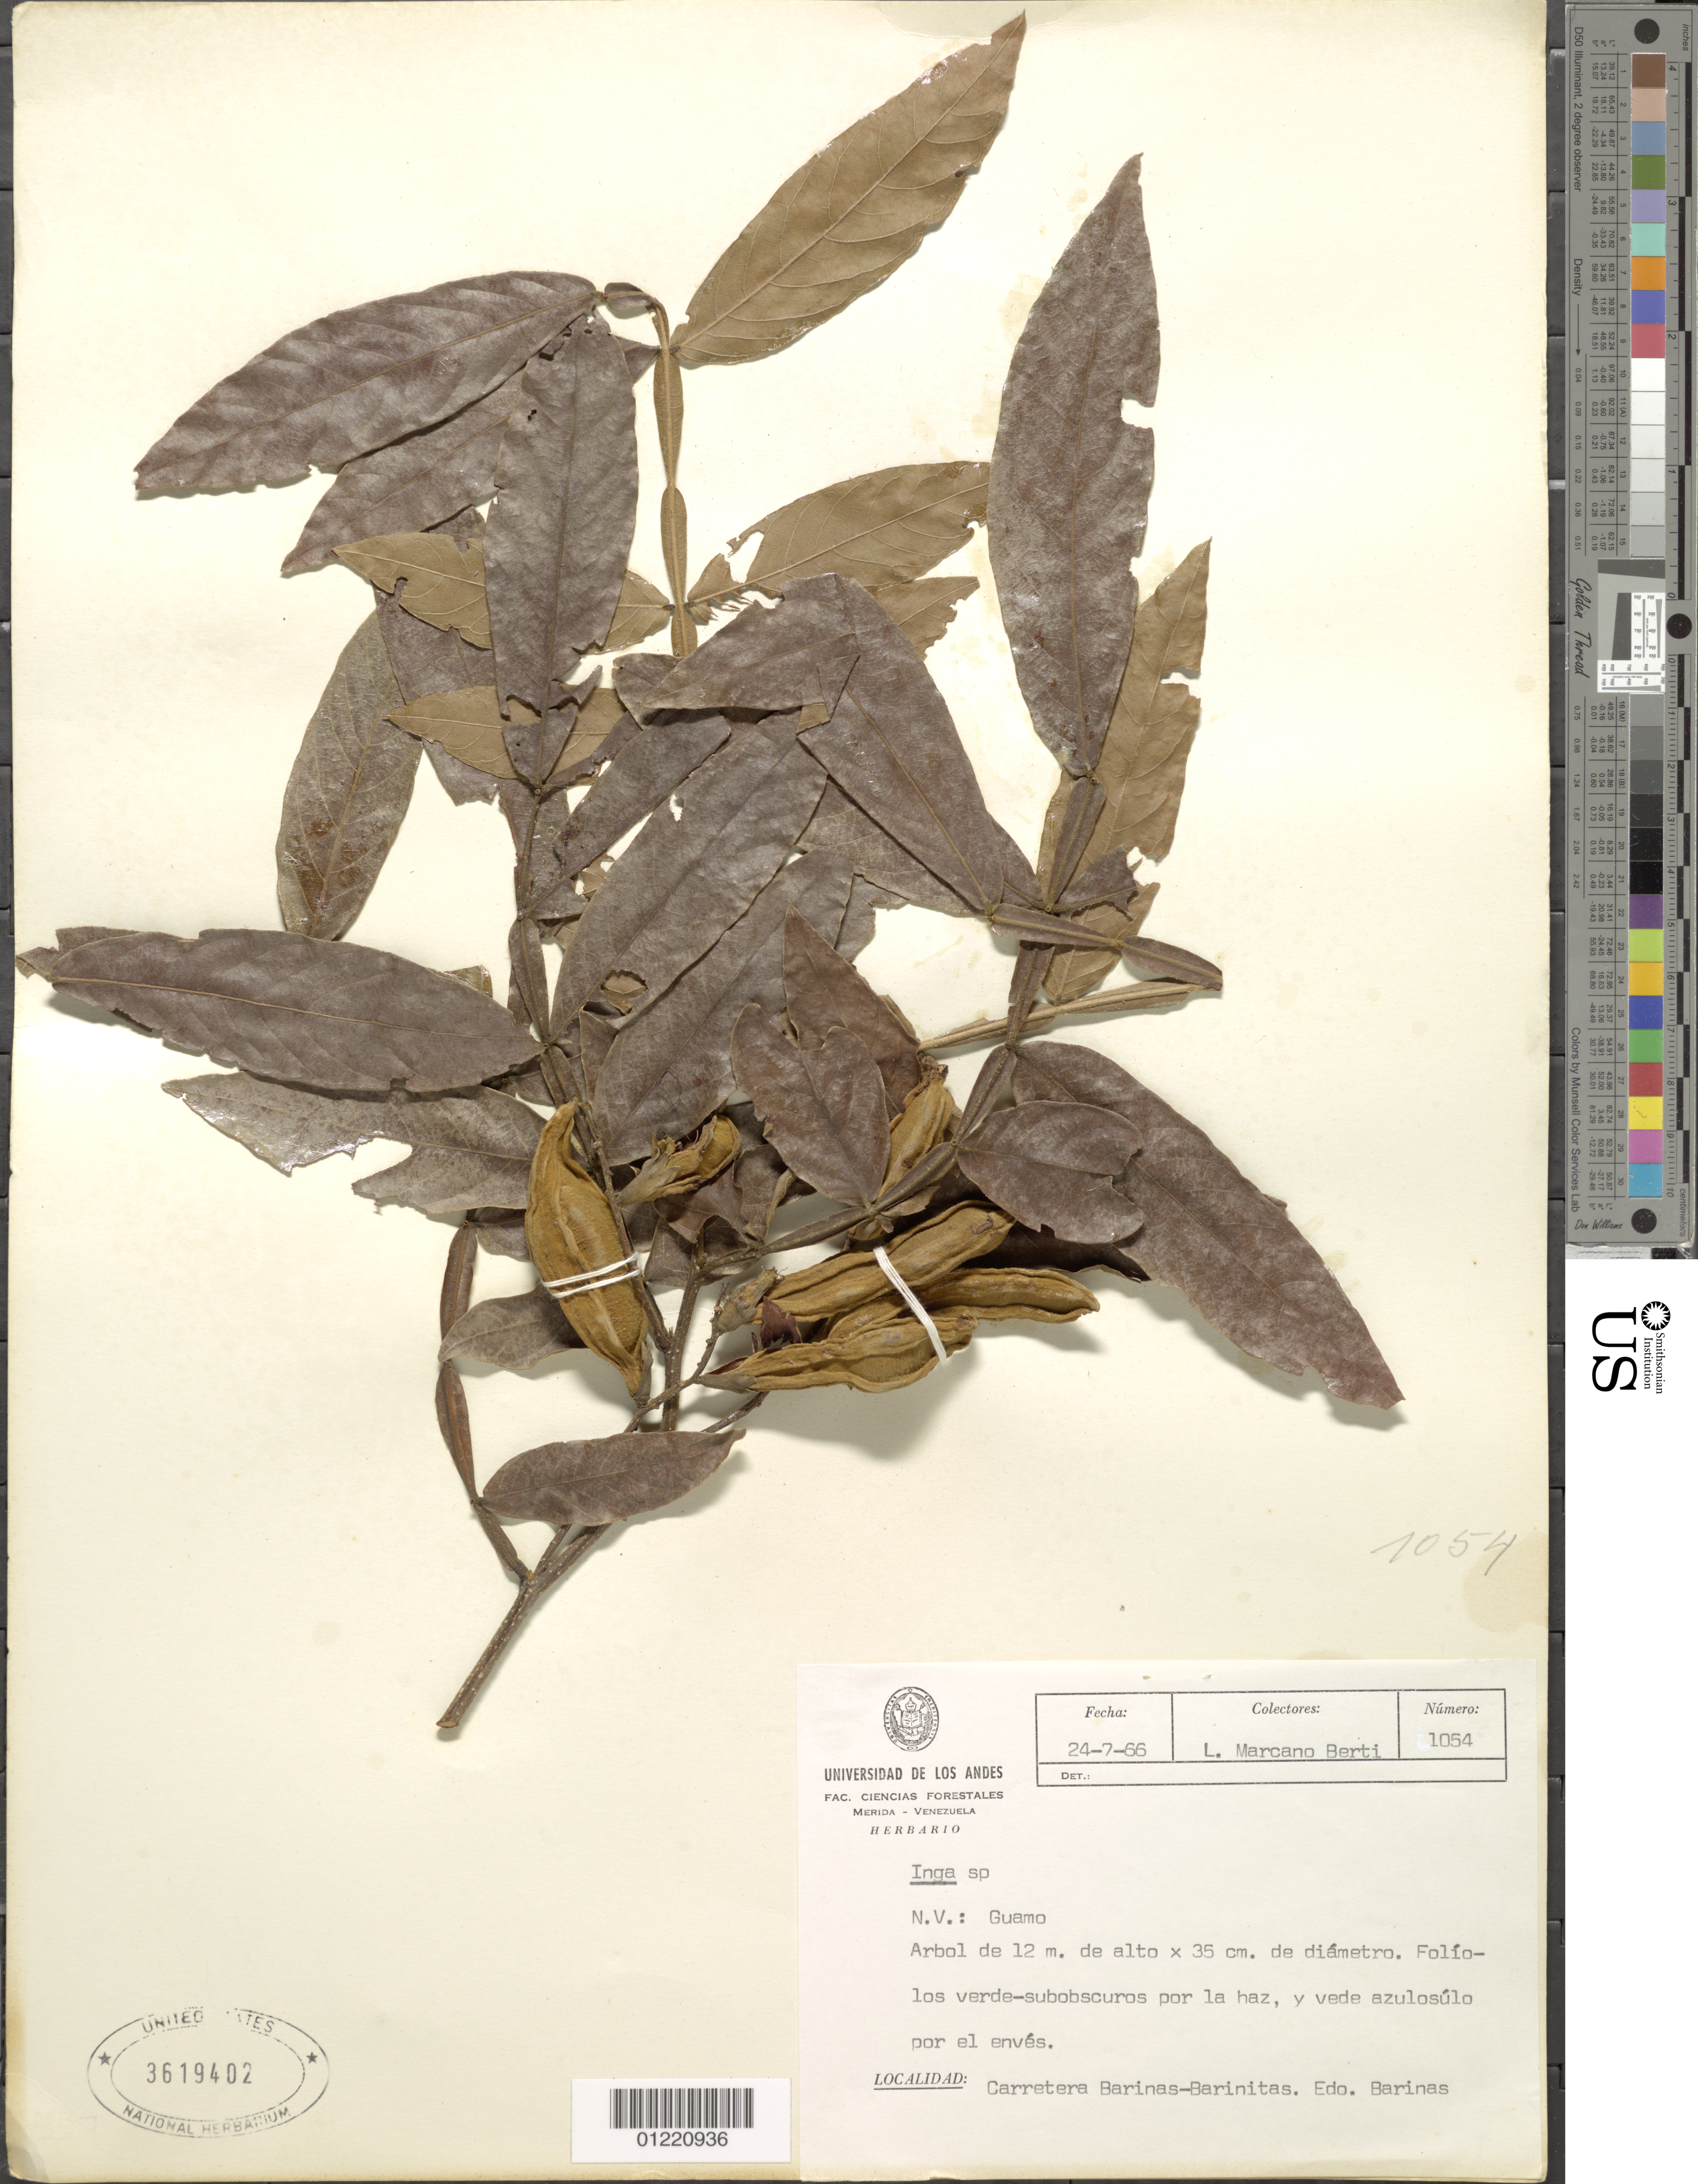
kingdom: Plantae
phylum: Tracheophyta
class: Magnoliopsida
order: Fabales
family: Fabaceae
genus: Inga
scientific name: Inga sp.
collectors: L. Marcano-Berti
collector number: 1054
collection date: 1966-07-24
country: Venezuela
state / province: Barinas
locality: Carretera Barinas-Barinitas.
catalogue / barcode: US 3619402